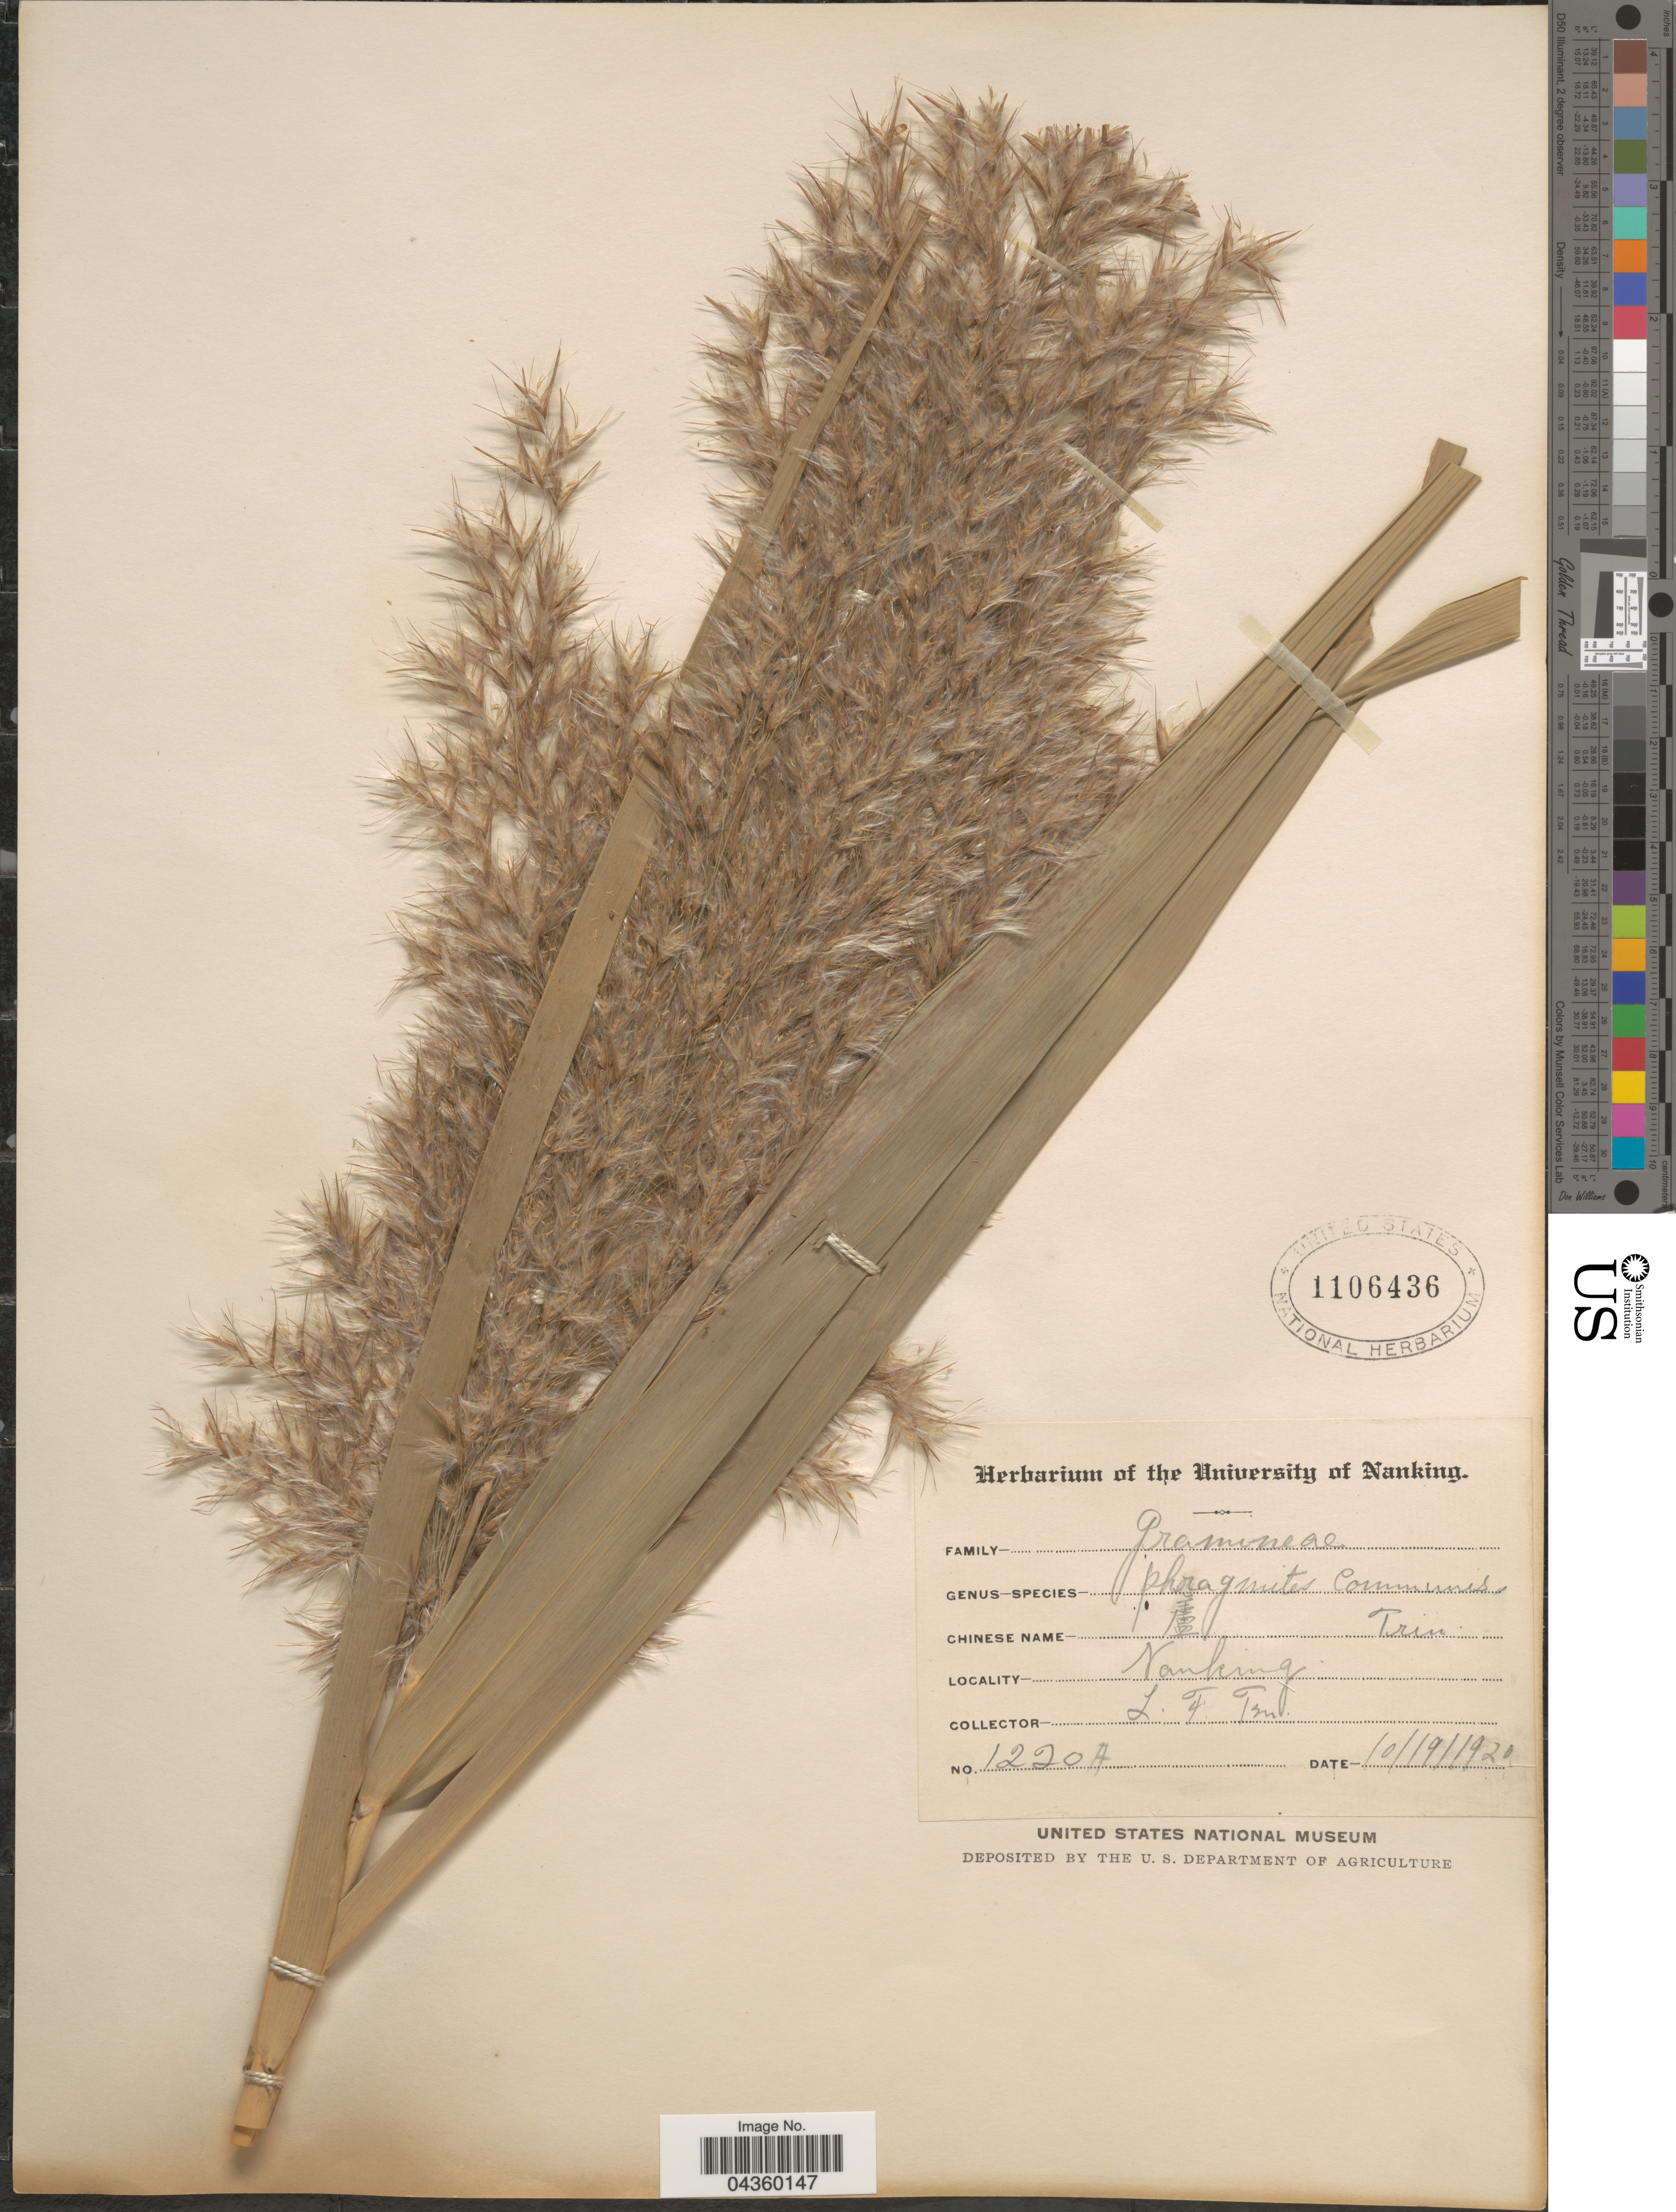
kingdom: Plantae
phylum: Tracheophyta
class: Liliopsida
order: Poales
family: Poaceae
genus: Phragmites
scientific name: Phragmites australis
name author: (Cav.) Trin. ex Steud.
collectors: L. Tsu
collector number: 1220A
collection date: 1920-10-19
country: China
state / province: Jiangsu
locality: Nanking.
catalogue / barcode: US 1106436